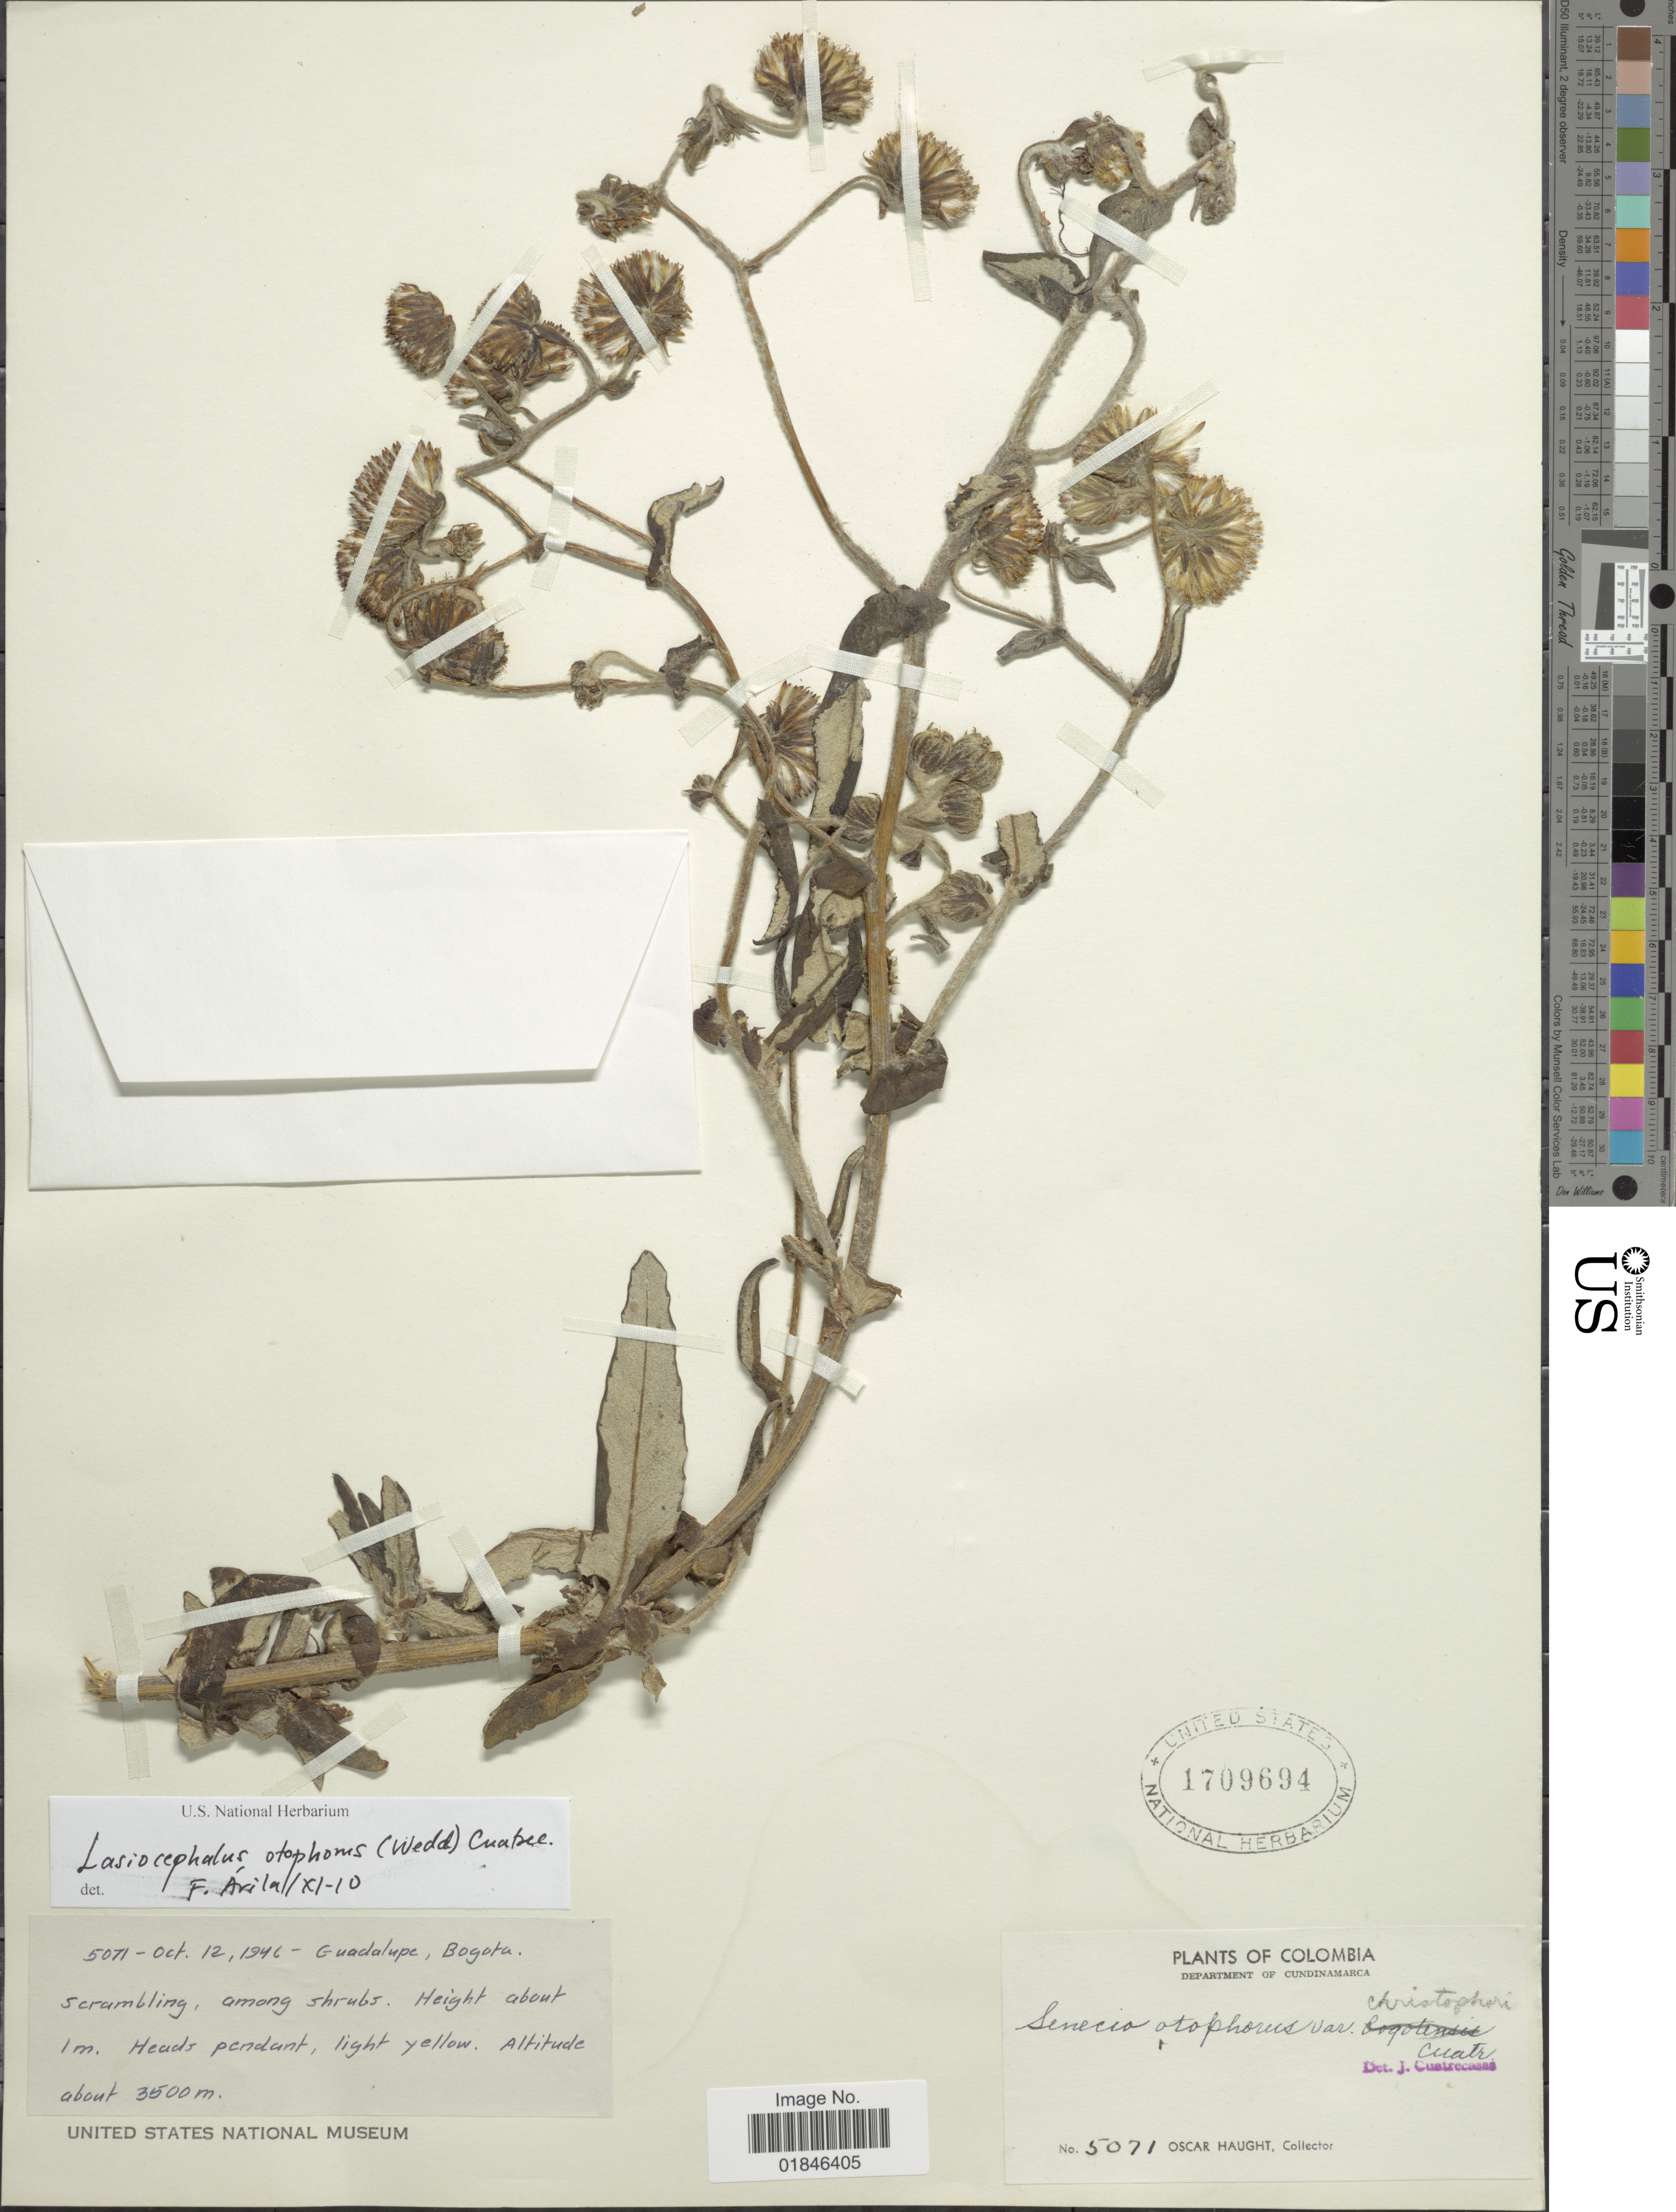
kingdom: Plantae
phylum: Tracheophyta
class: Magnoliopsida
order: Asterales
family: Asteraceae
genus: Senecio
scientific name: Senecio otophorus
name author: Wedd.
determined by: Salomon, Luciana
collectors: O. L. Haught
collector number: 5071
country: Colombia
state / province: Cundinamarca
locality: Department of Cundinamarca. Guadalupe, Bogota.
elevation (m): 3500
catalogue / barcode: US 1709694